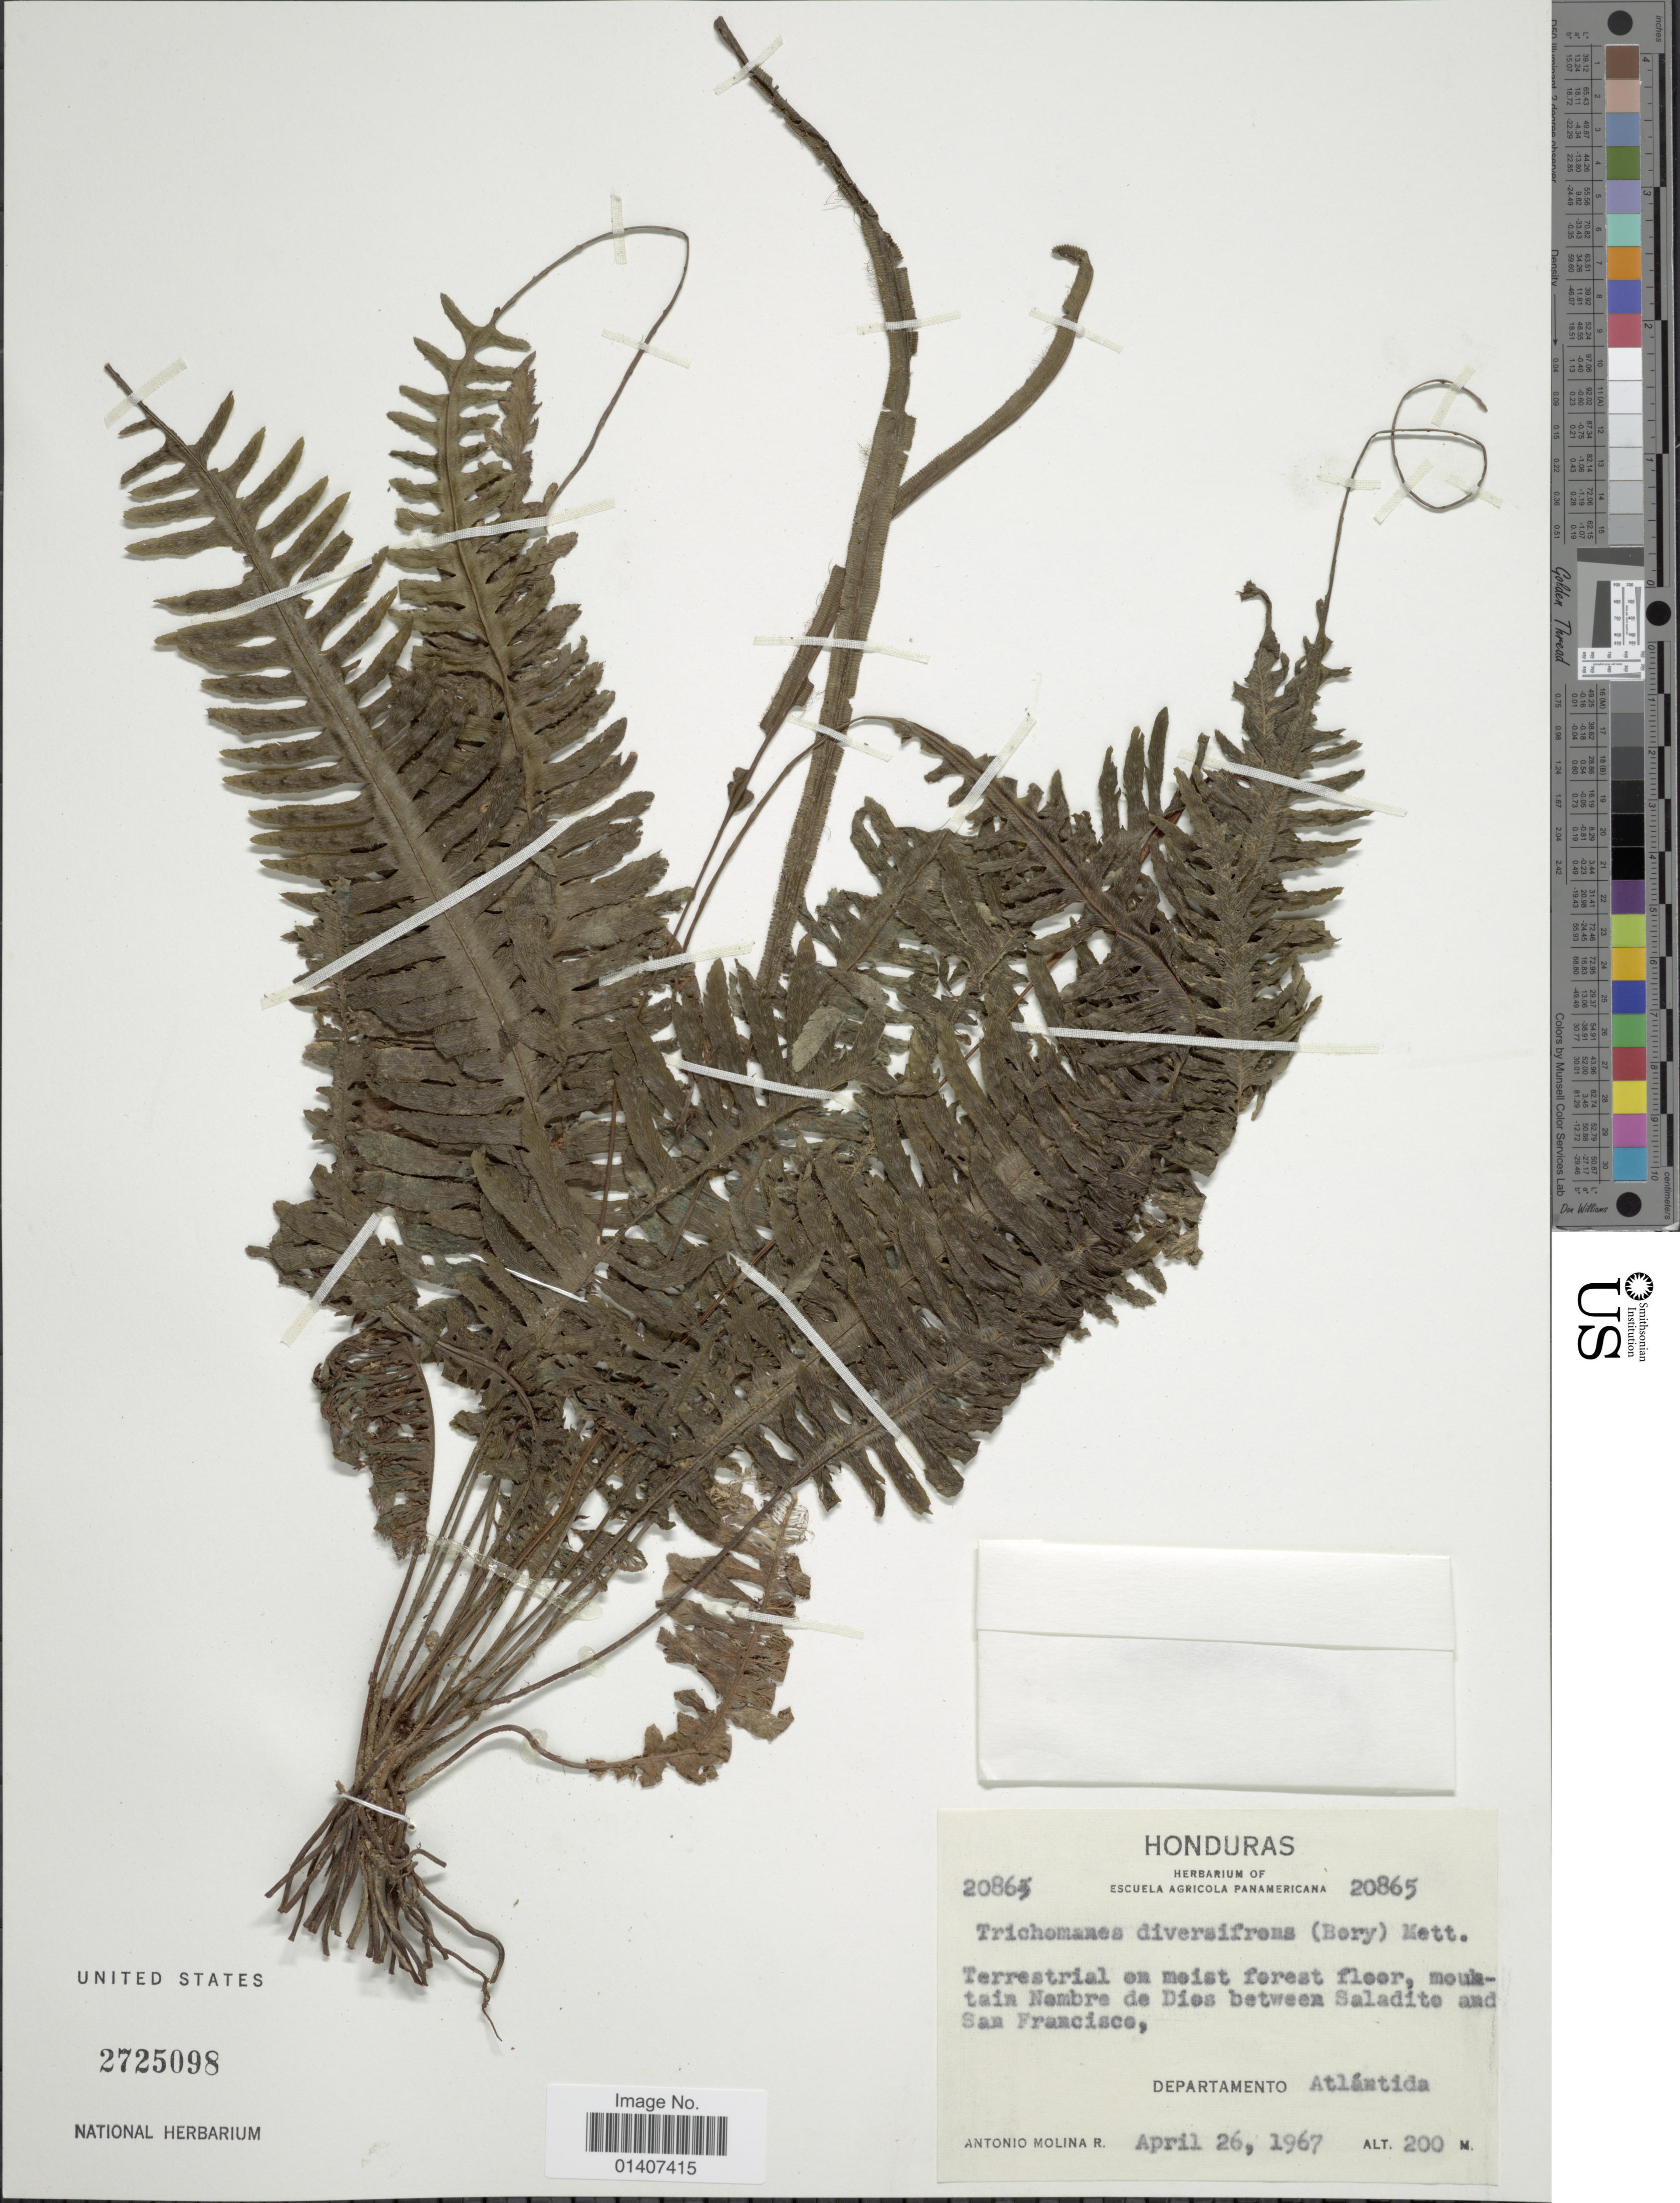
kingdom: Plantae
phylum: Tracheophyta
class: Polypodiopsida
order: Hymenophyllales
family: Hymenophyllaceae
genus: Trichomanes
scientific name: Trichomanes diversifrons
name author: (Bory) Mett. ex Sadeb.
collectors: A. Molina R.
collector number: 20865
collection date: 1967-04-26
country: Honduras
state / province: Atlántida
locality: Mountain between Nombre de Dies between Saladite and San Francisco, Departmaneto Atlantida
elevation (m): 200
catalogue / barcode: US 2725098